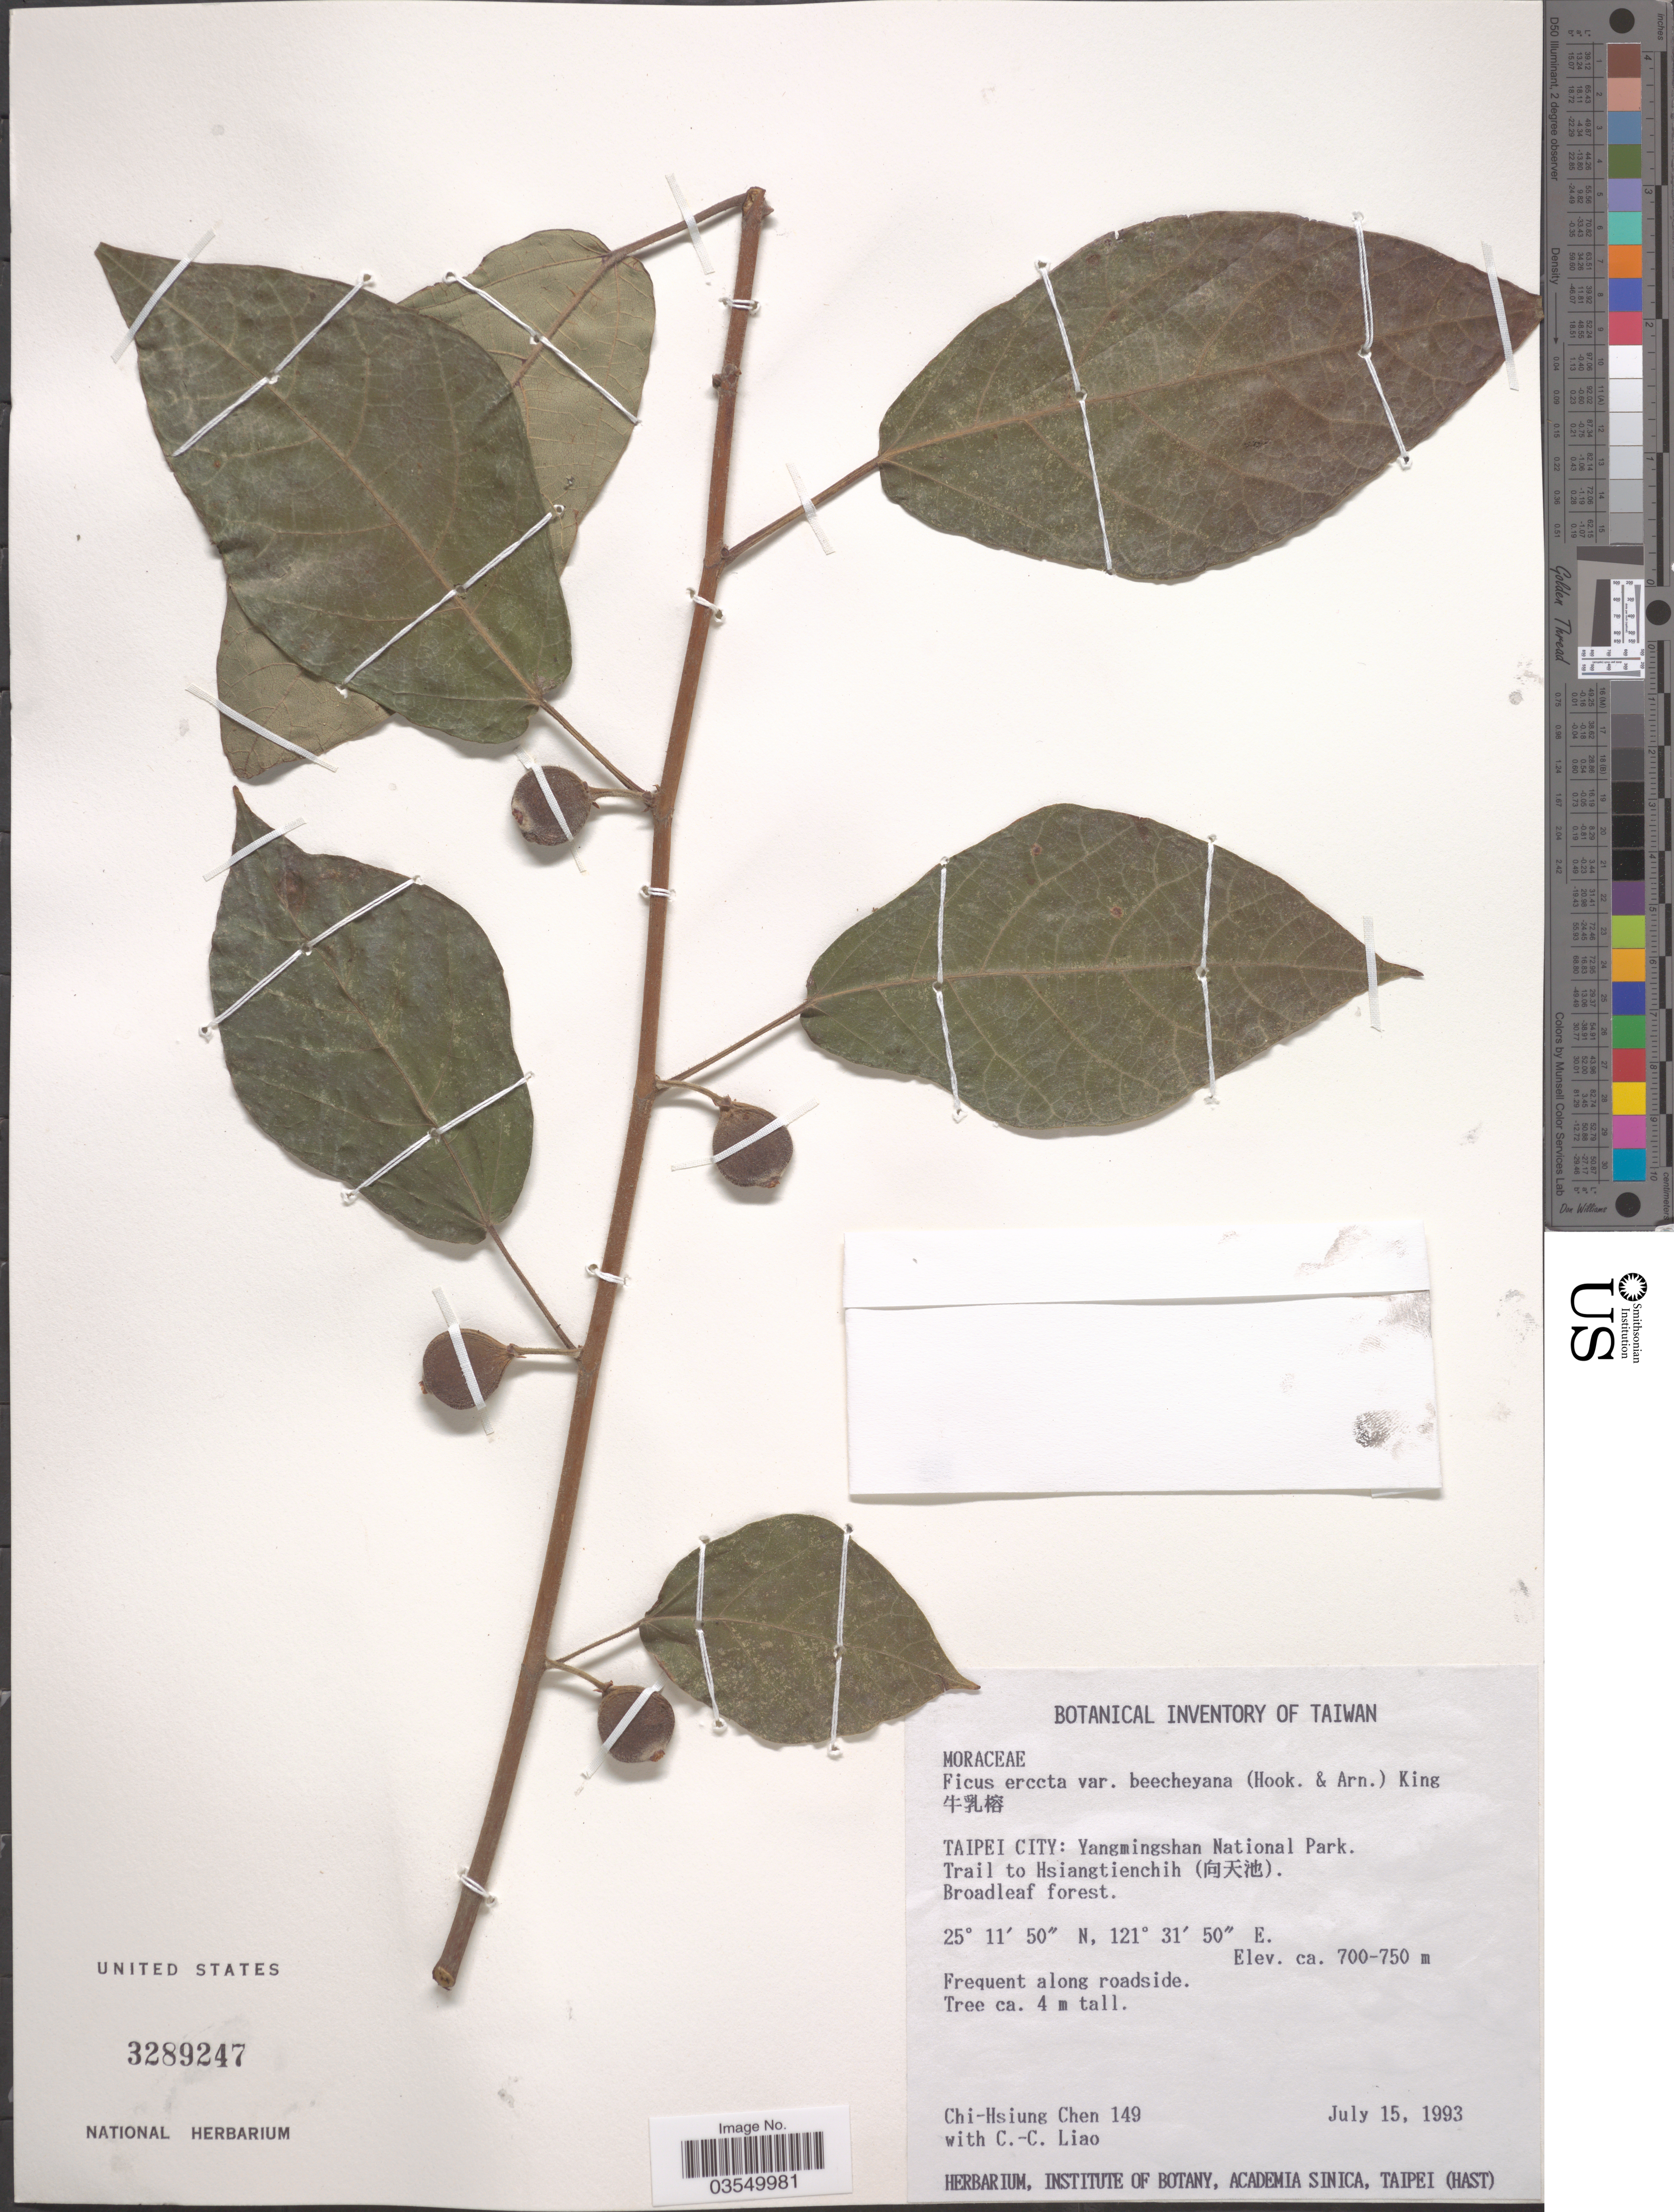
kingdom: Plantae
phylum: Tracheophyta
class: Magnoliopsida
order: Rosales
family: Moraceae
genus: Ficus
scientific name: Ficus erecta var. beecheyana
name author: (Hook. & Arn.) King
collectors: C.-H. Chen & C. Liao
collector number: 149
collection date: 1993-07-15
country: Taiwan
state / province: Taipei City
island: Taiwan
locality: Yangmingshan National Park. Trail to Hsiangtienchih (X).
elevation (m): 700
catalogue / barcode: US 3289247